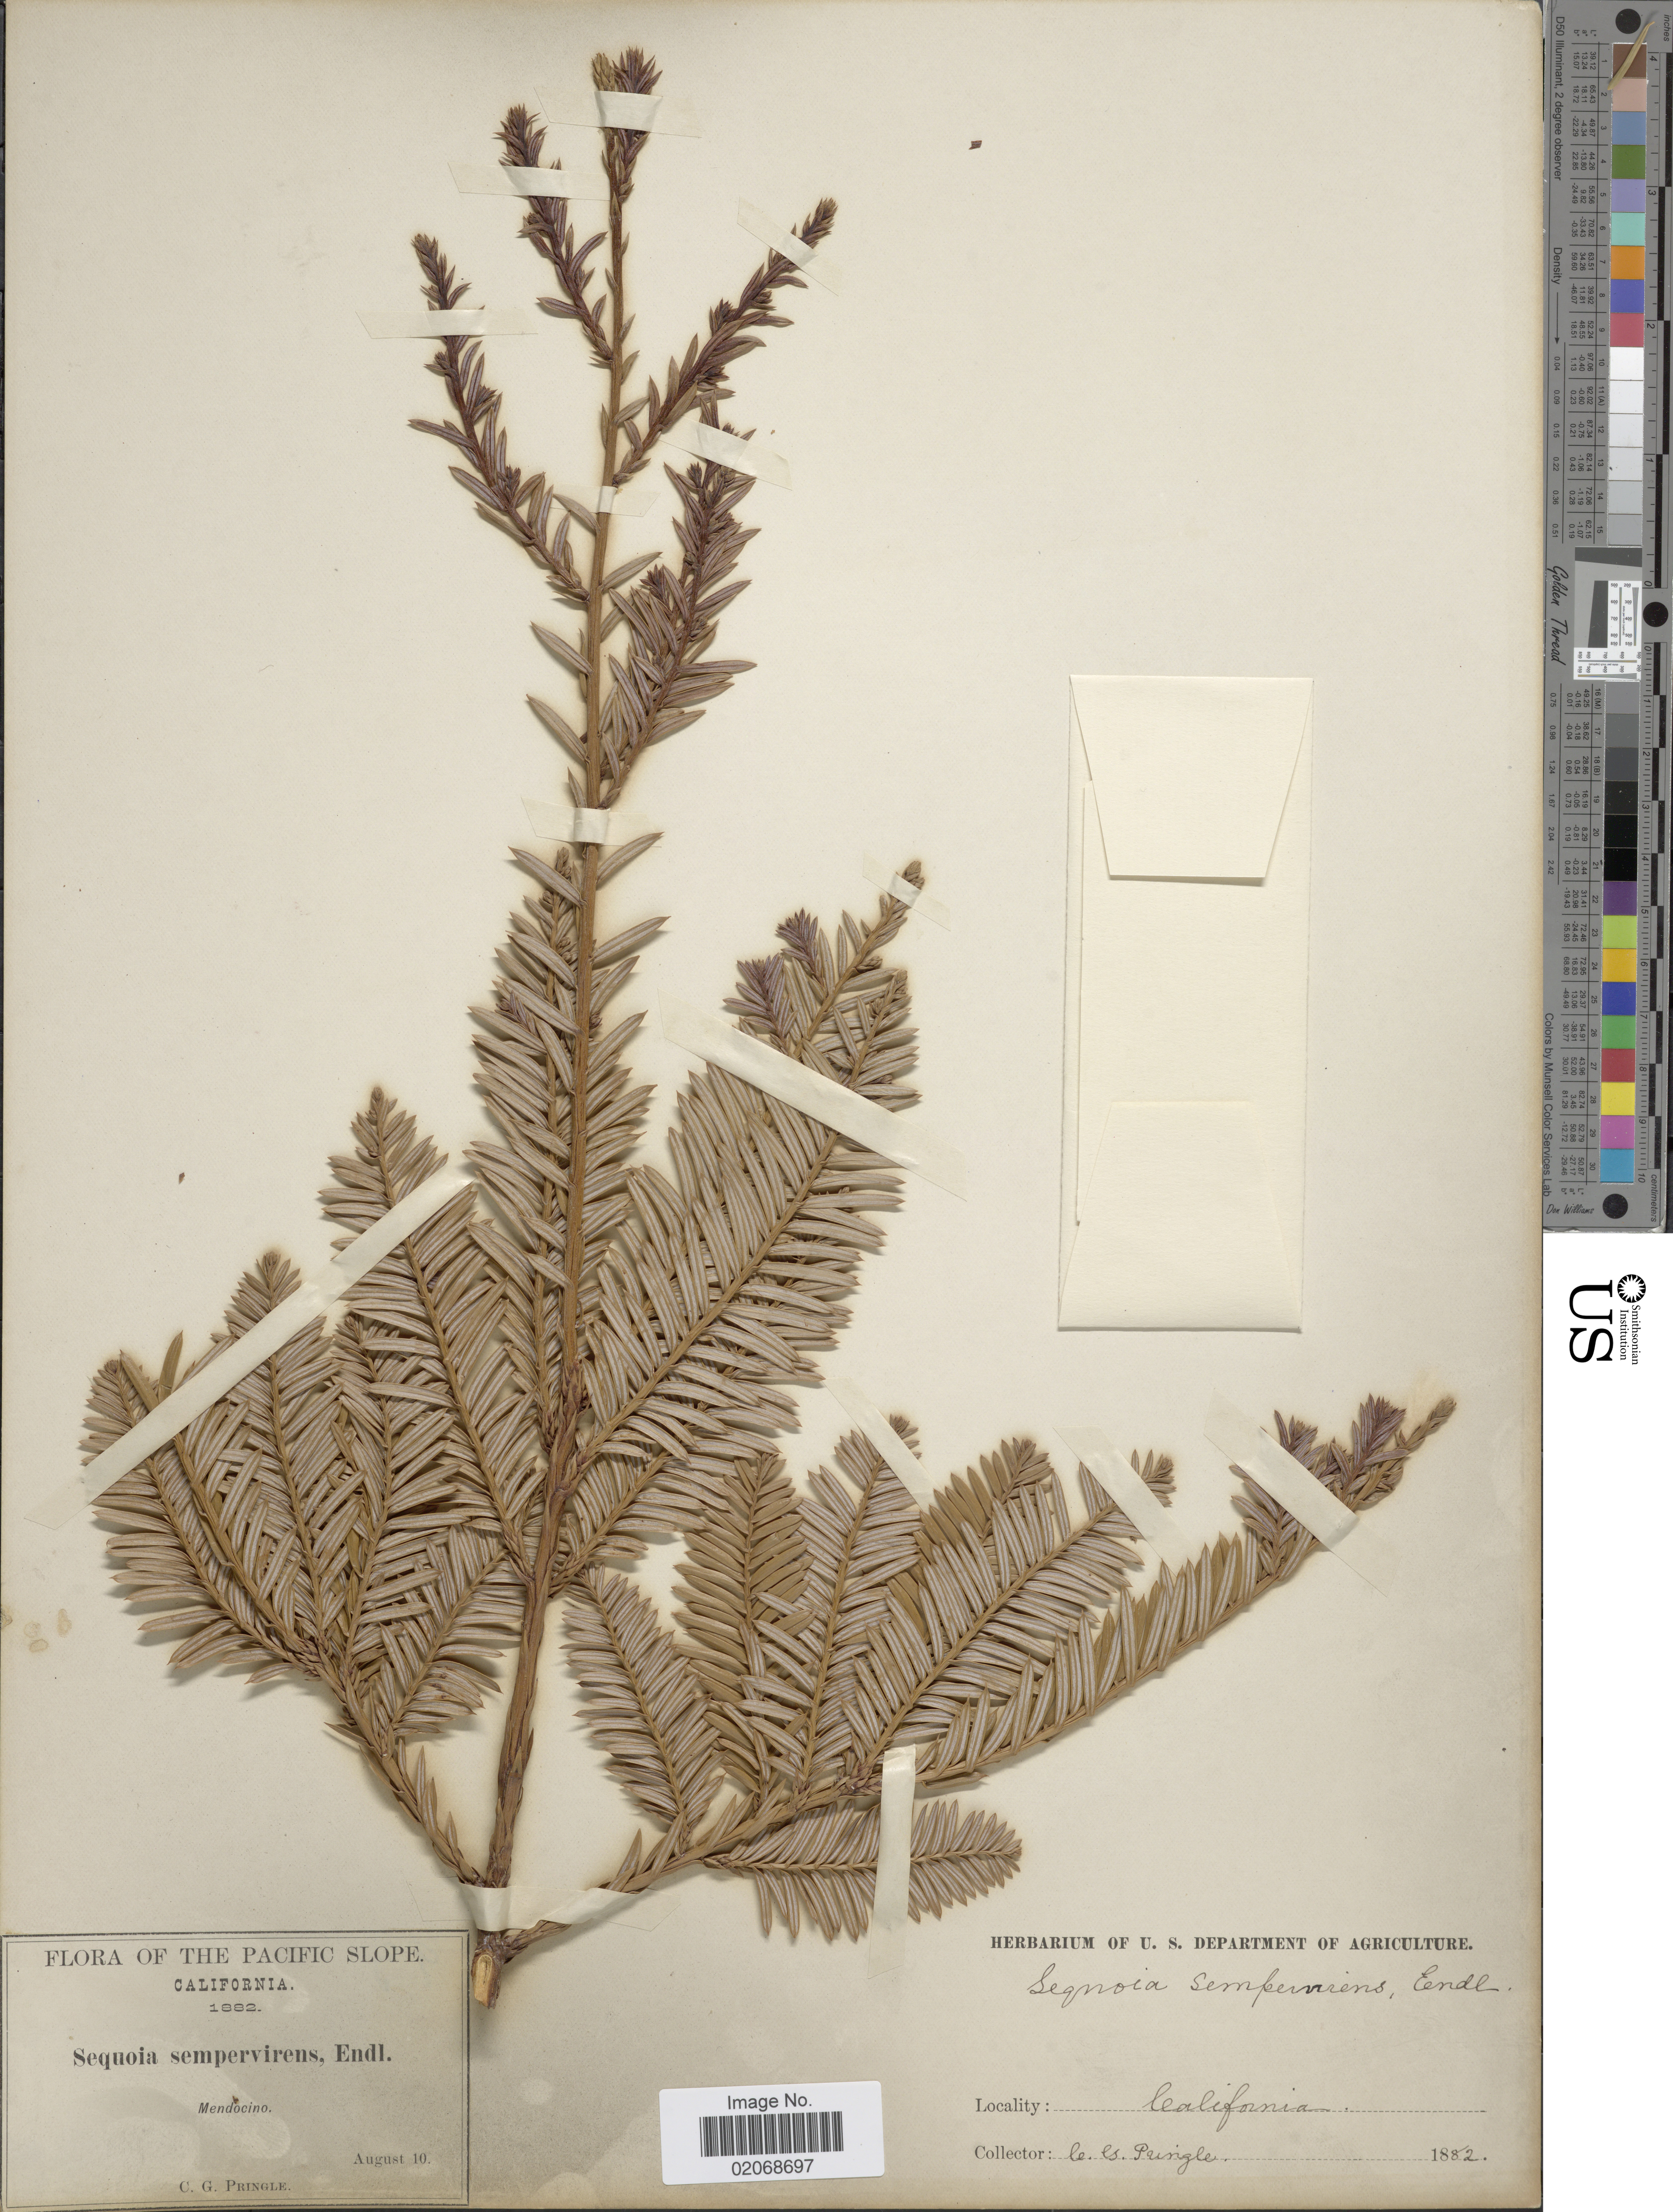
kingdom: Plantae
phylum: Tracheophyta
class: Pinopsida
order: Pinales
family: Cupressaceae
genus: Sequoia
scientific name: Sequoia sempervirens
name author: (D. Don) Endl.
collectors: C. G. Pringle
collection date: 1882-08-10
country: United States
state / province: California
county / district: Mendocino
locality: Mendocino